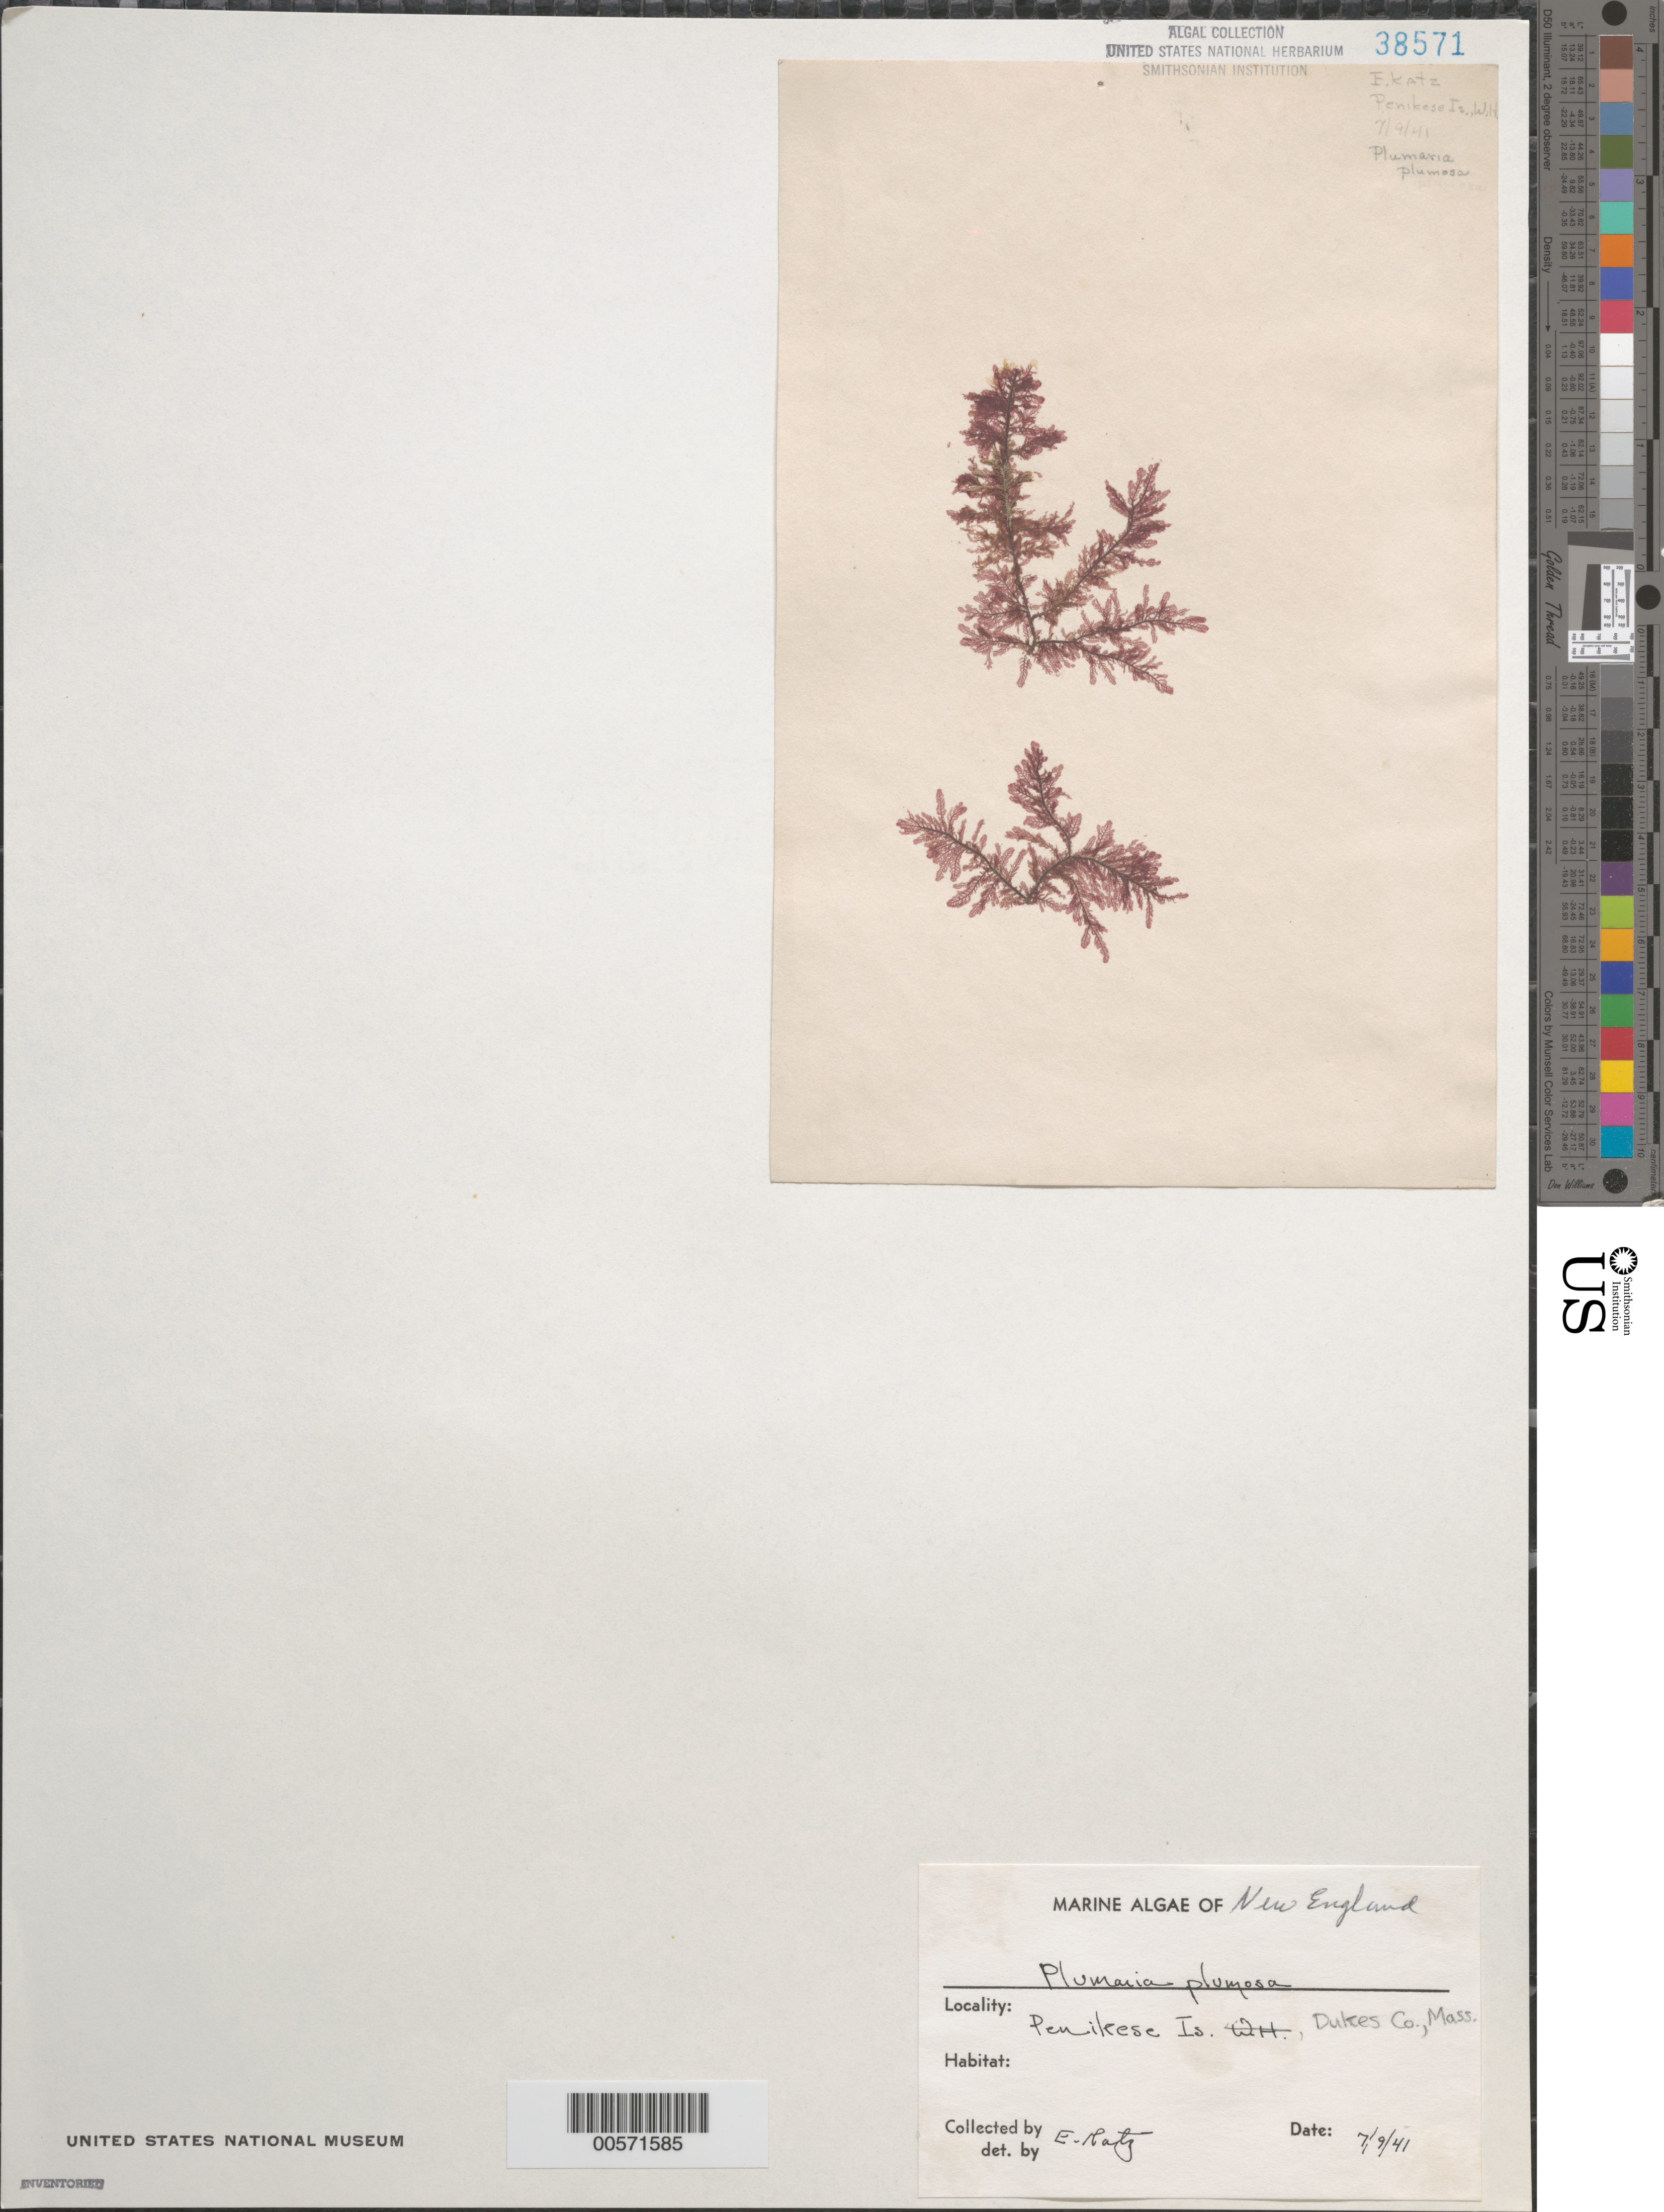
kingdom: Plantae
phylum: Rhodophyta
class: Florideophyceae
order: Ceramiales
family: Wrangeliaceae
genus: Plumaria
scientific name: Plumaria plumosa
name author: (Hudson) Kuntze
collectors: E. Katz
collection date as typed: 09 Jul 1941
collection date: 1941-07-09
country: United States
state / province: Massachusetts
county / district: Dukes County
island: Penikese Island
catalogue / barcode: US 38571